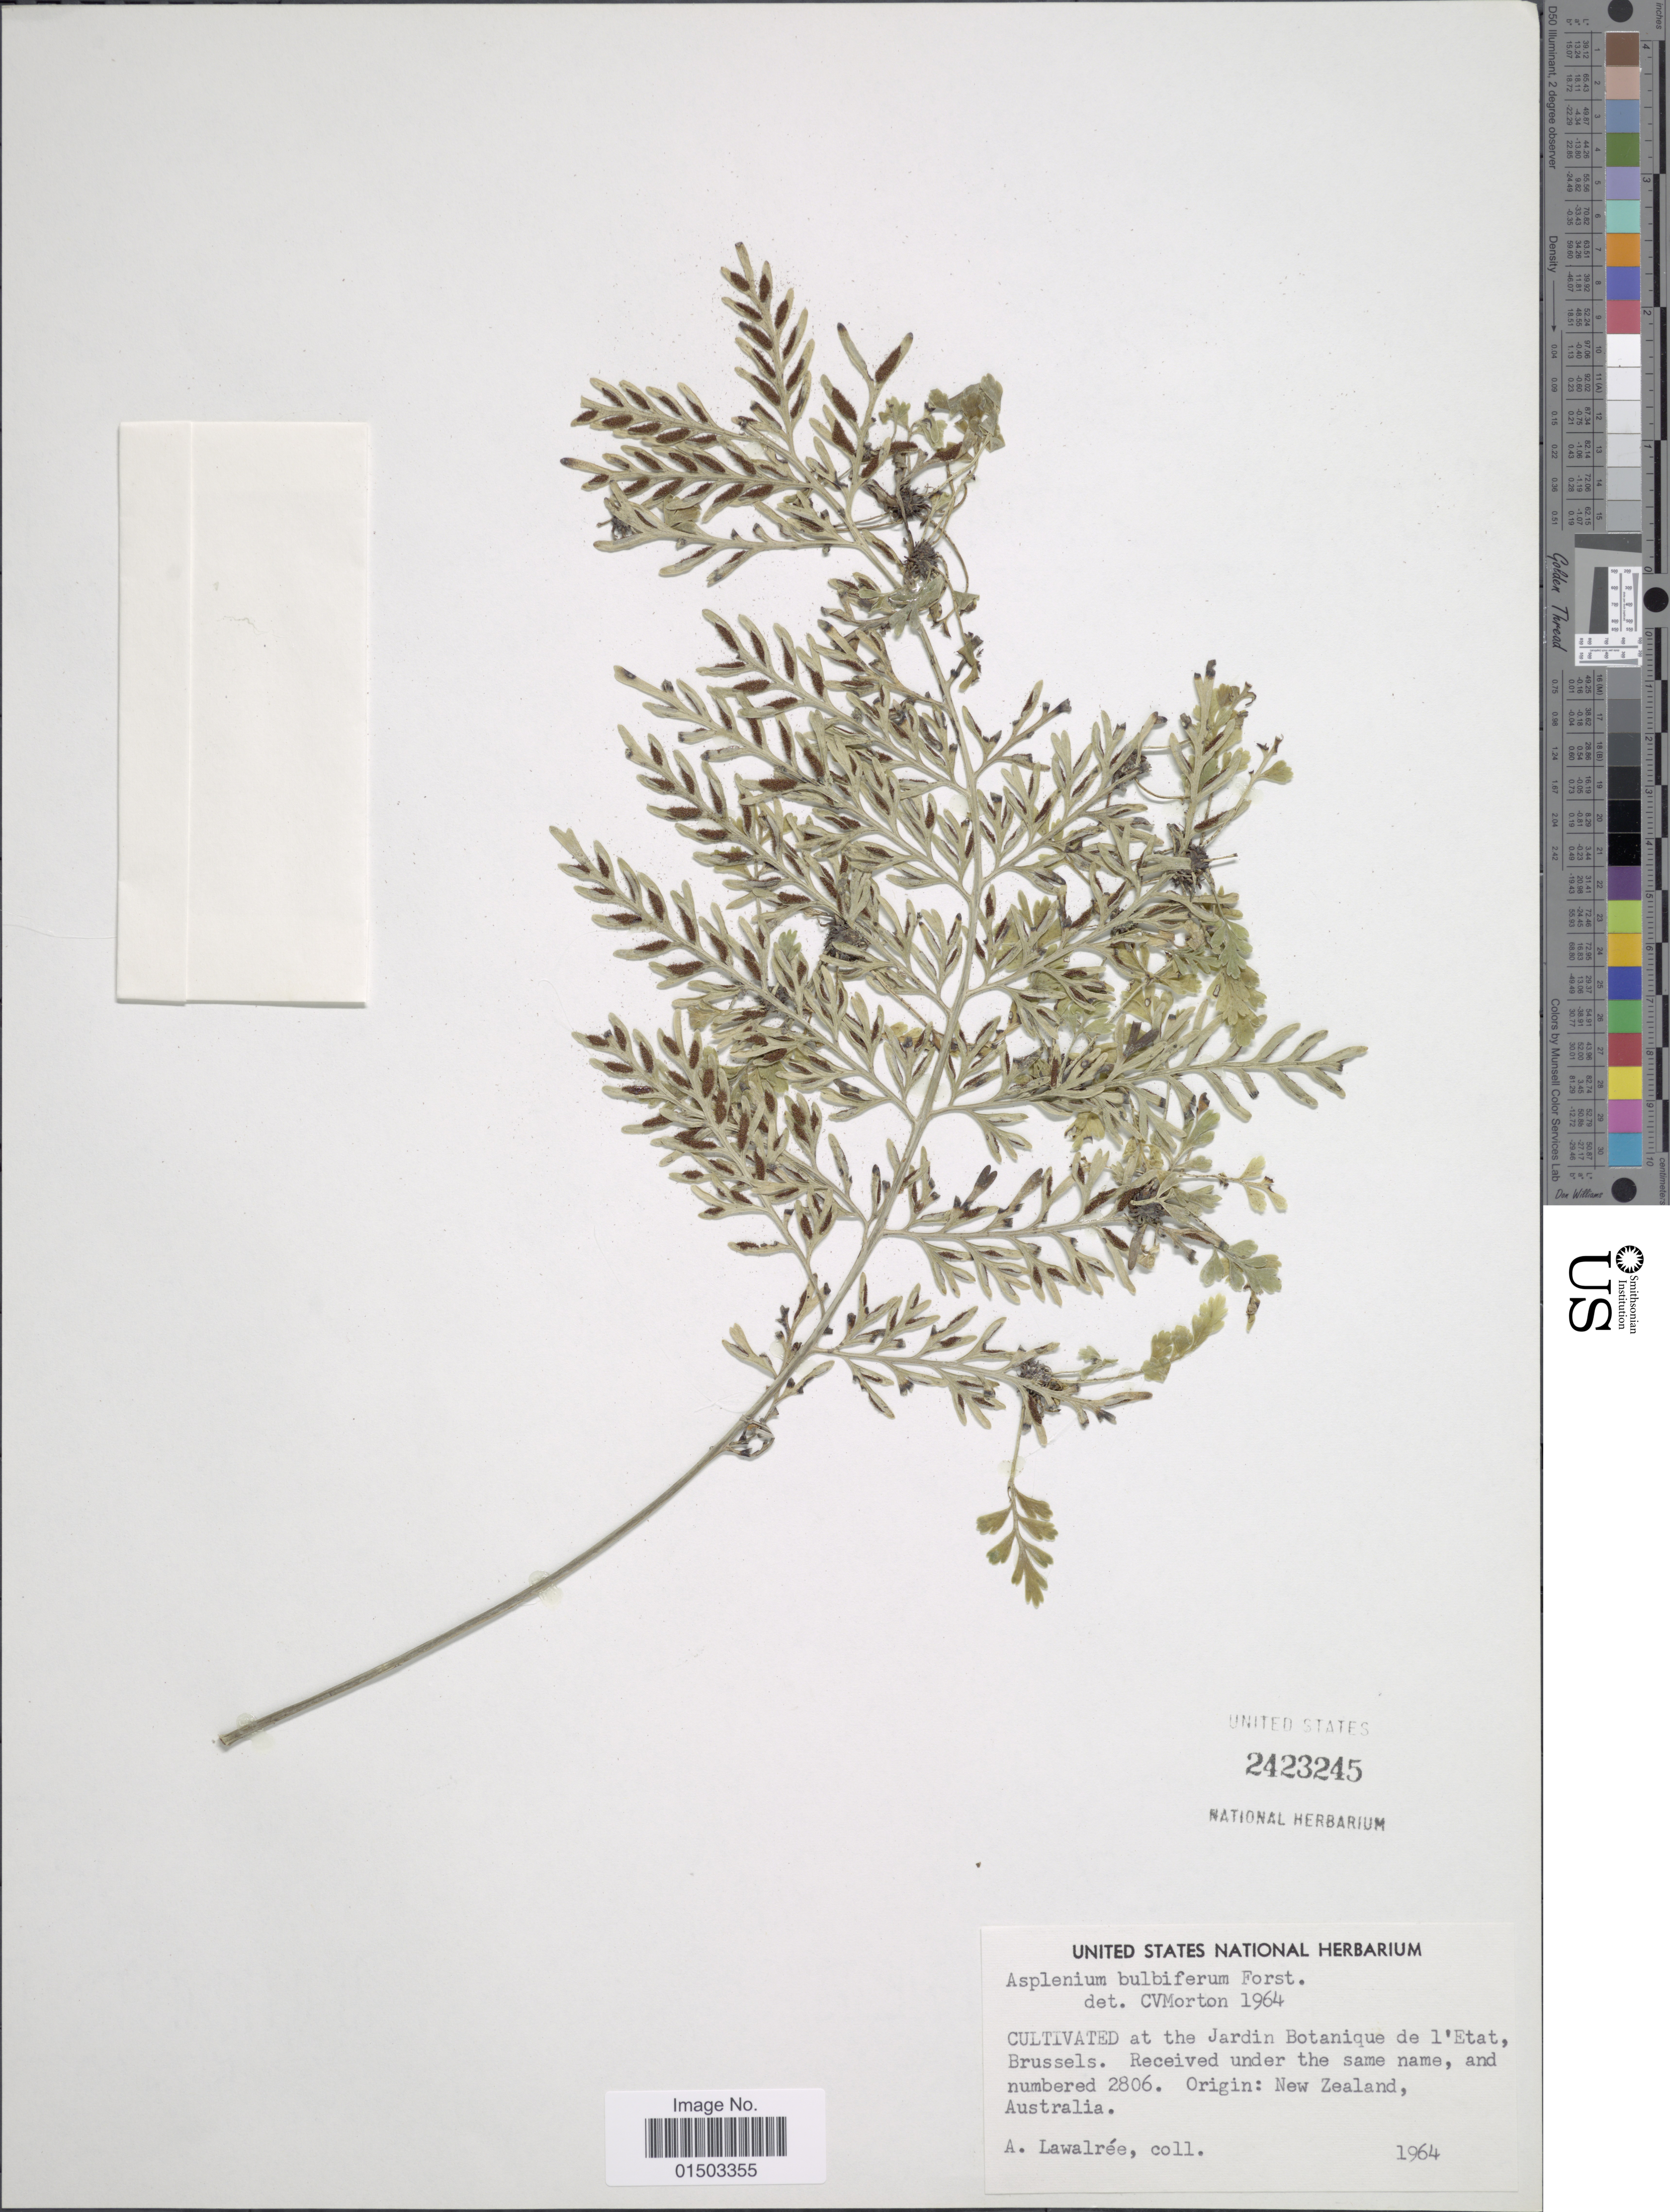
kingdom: Plantae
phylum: Tracheophyta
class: Polypodiopsida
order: Polypodiales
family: Aspleniaceae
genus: Asplenium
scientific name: Asplenium bulbiferum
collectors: A. G. Lawalrée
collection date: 1964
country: Belgium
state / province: Brussels, Capital District of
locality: Cultivated at the Jardin Botanique de l'Etat Brussels.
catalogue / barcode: US 2423245